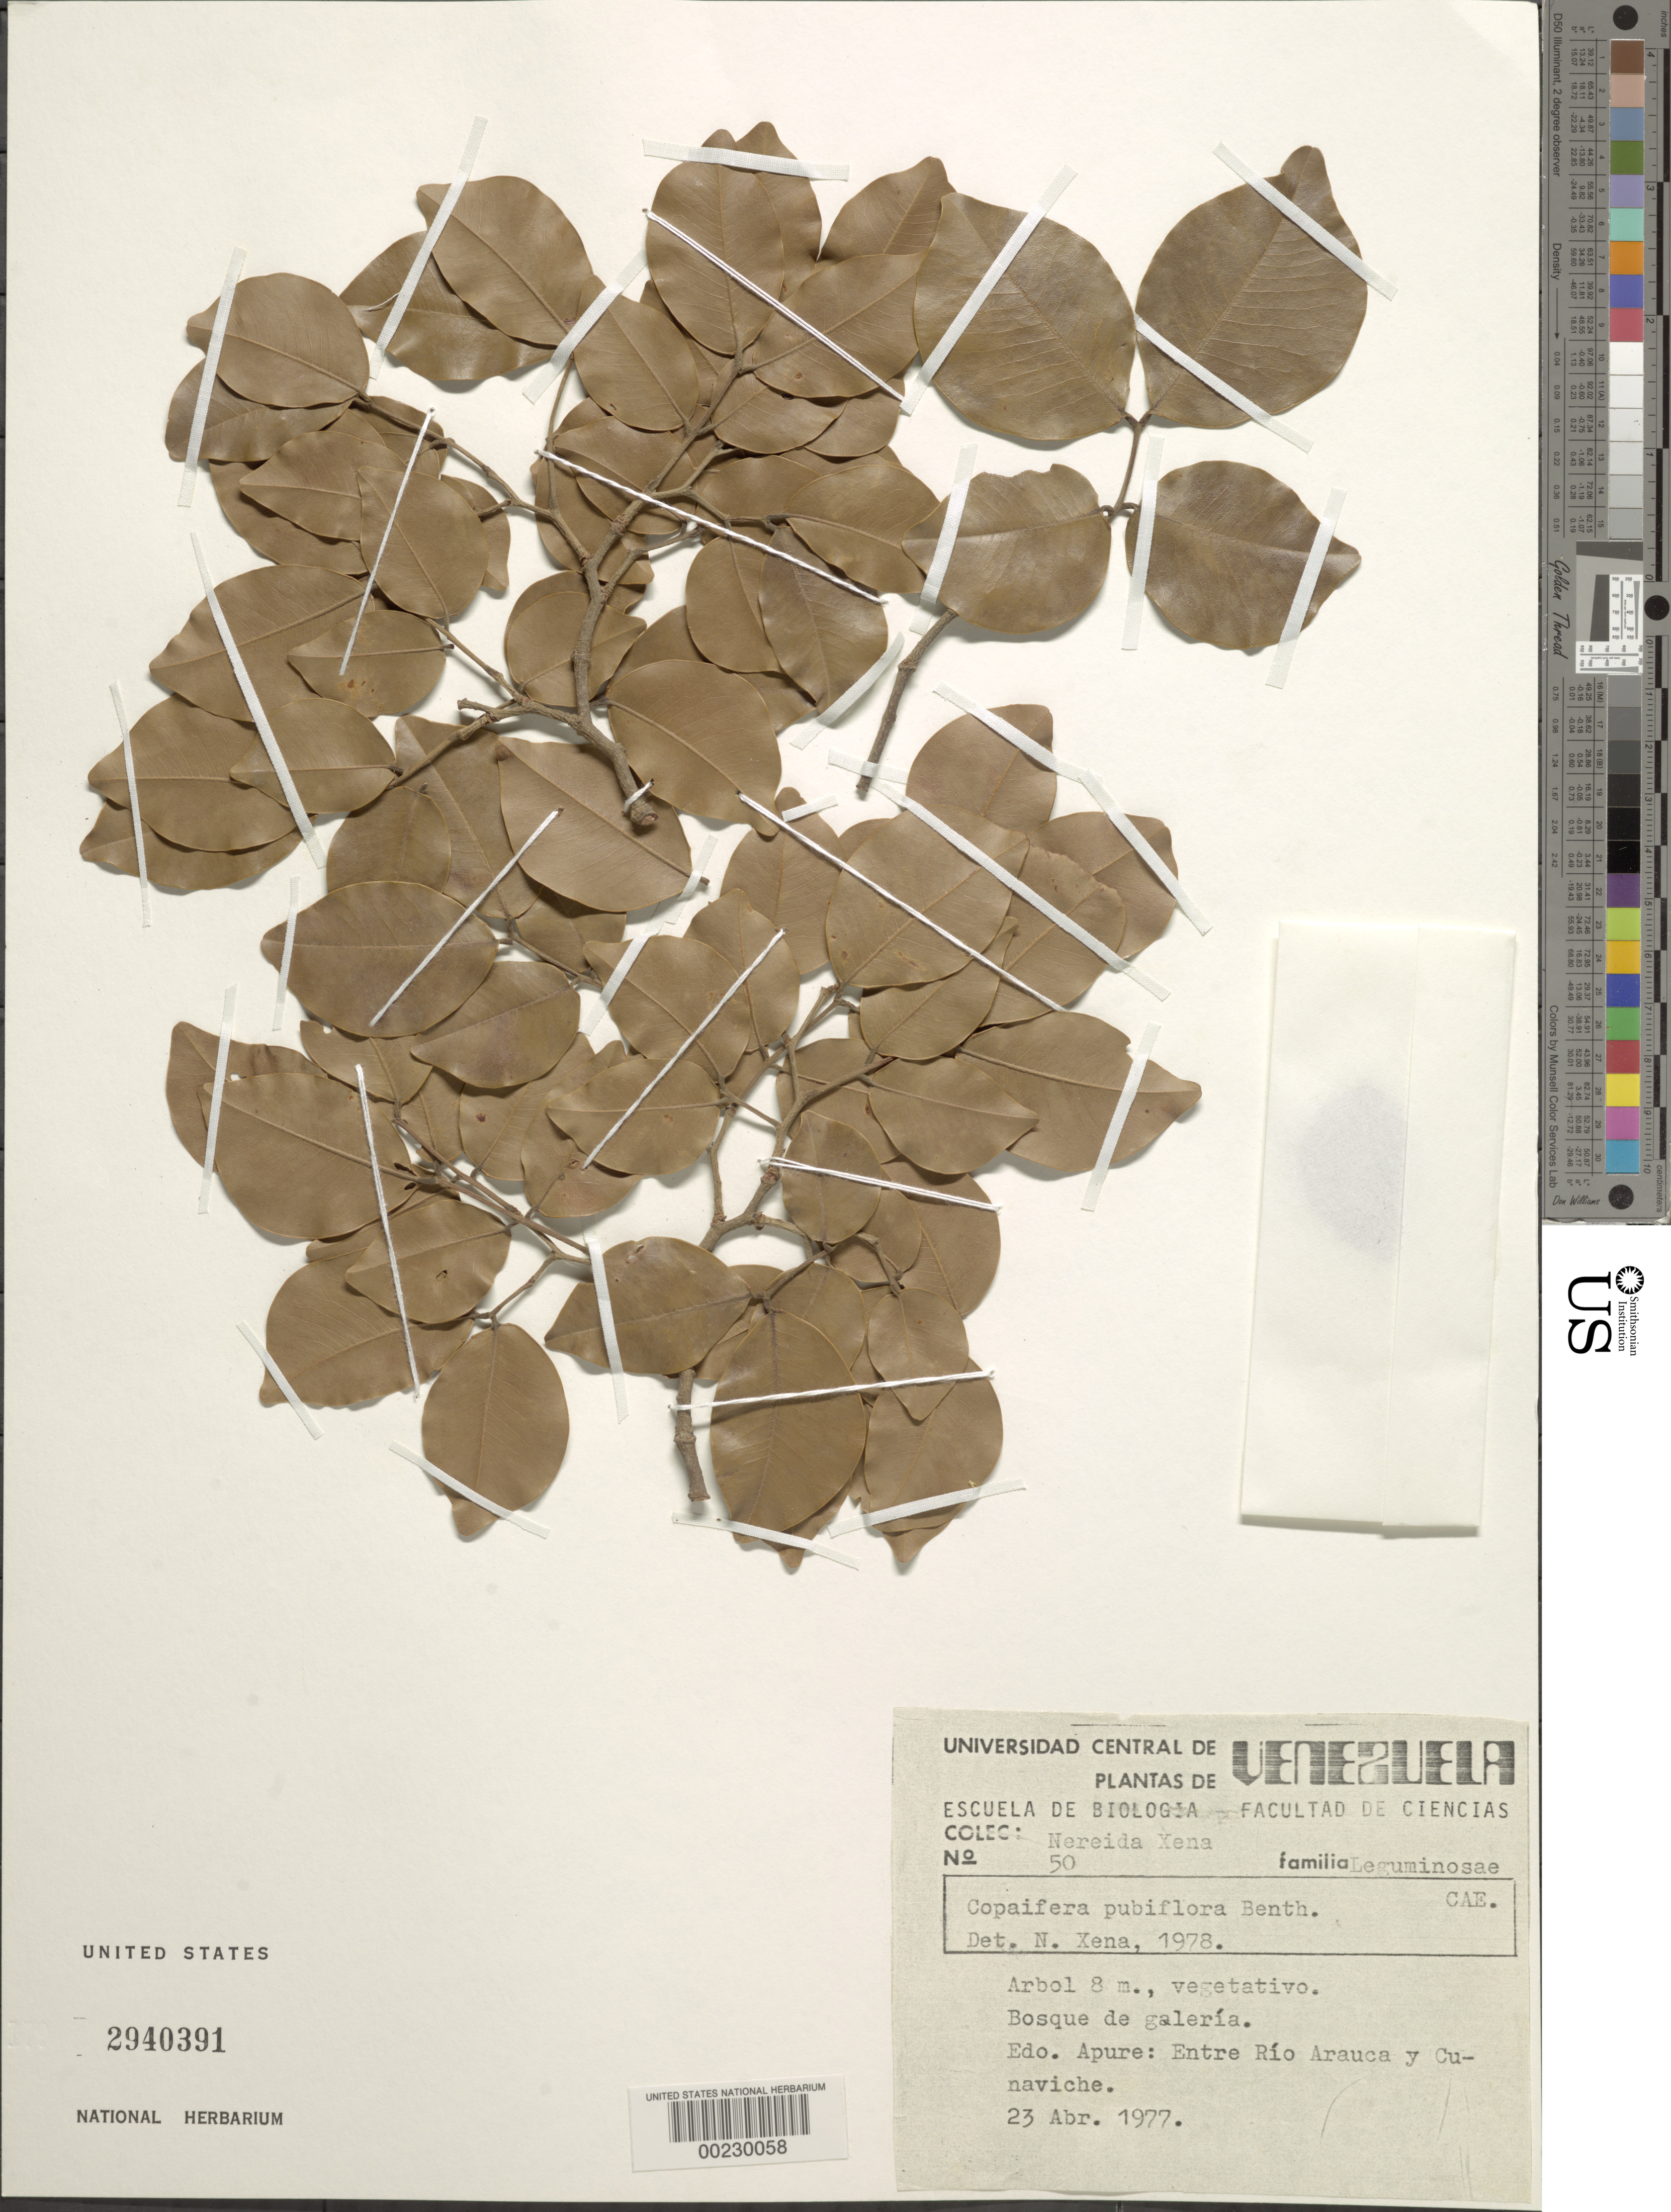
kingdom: Plantae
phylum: Tracheophyta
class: Magnoliopsida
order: Fabales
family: Fabaceae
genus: Copaifera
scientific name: Copaifera pubiflora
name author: Benth.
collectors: N. Xena de Enrech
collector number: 50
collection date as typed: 23 Apr 1977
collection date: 1977-04-23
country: Venezuela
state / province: Apure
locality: Between rio arauca and cunaviche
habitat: Gallery forest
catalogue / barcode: US 2940391